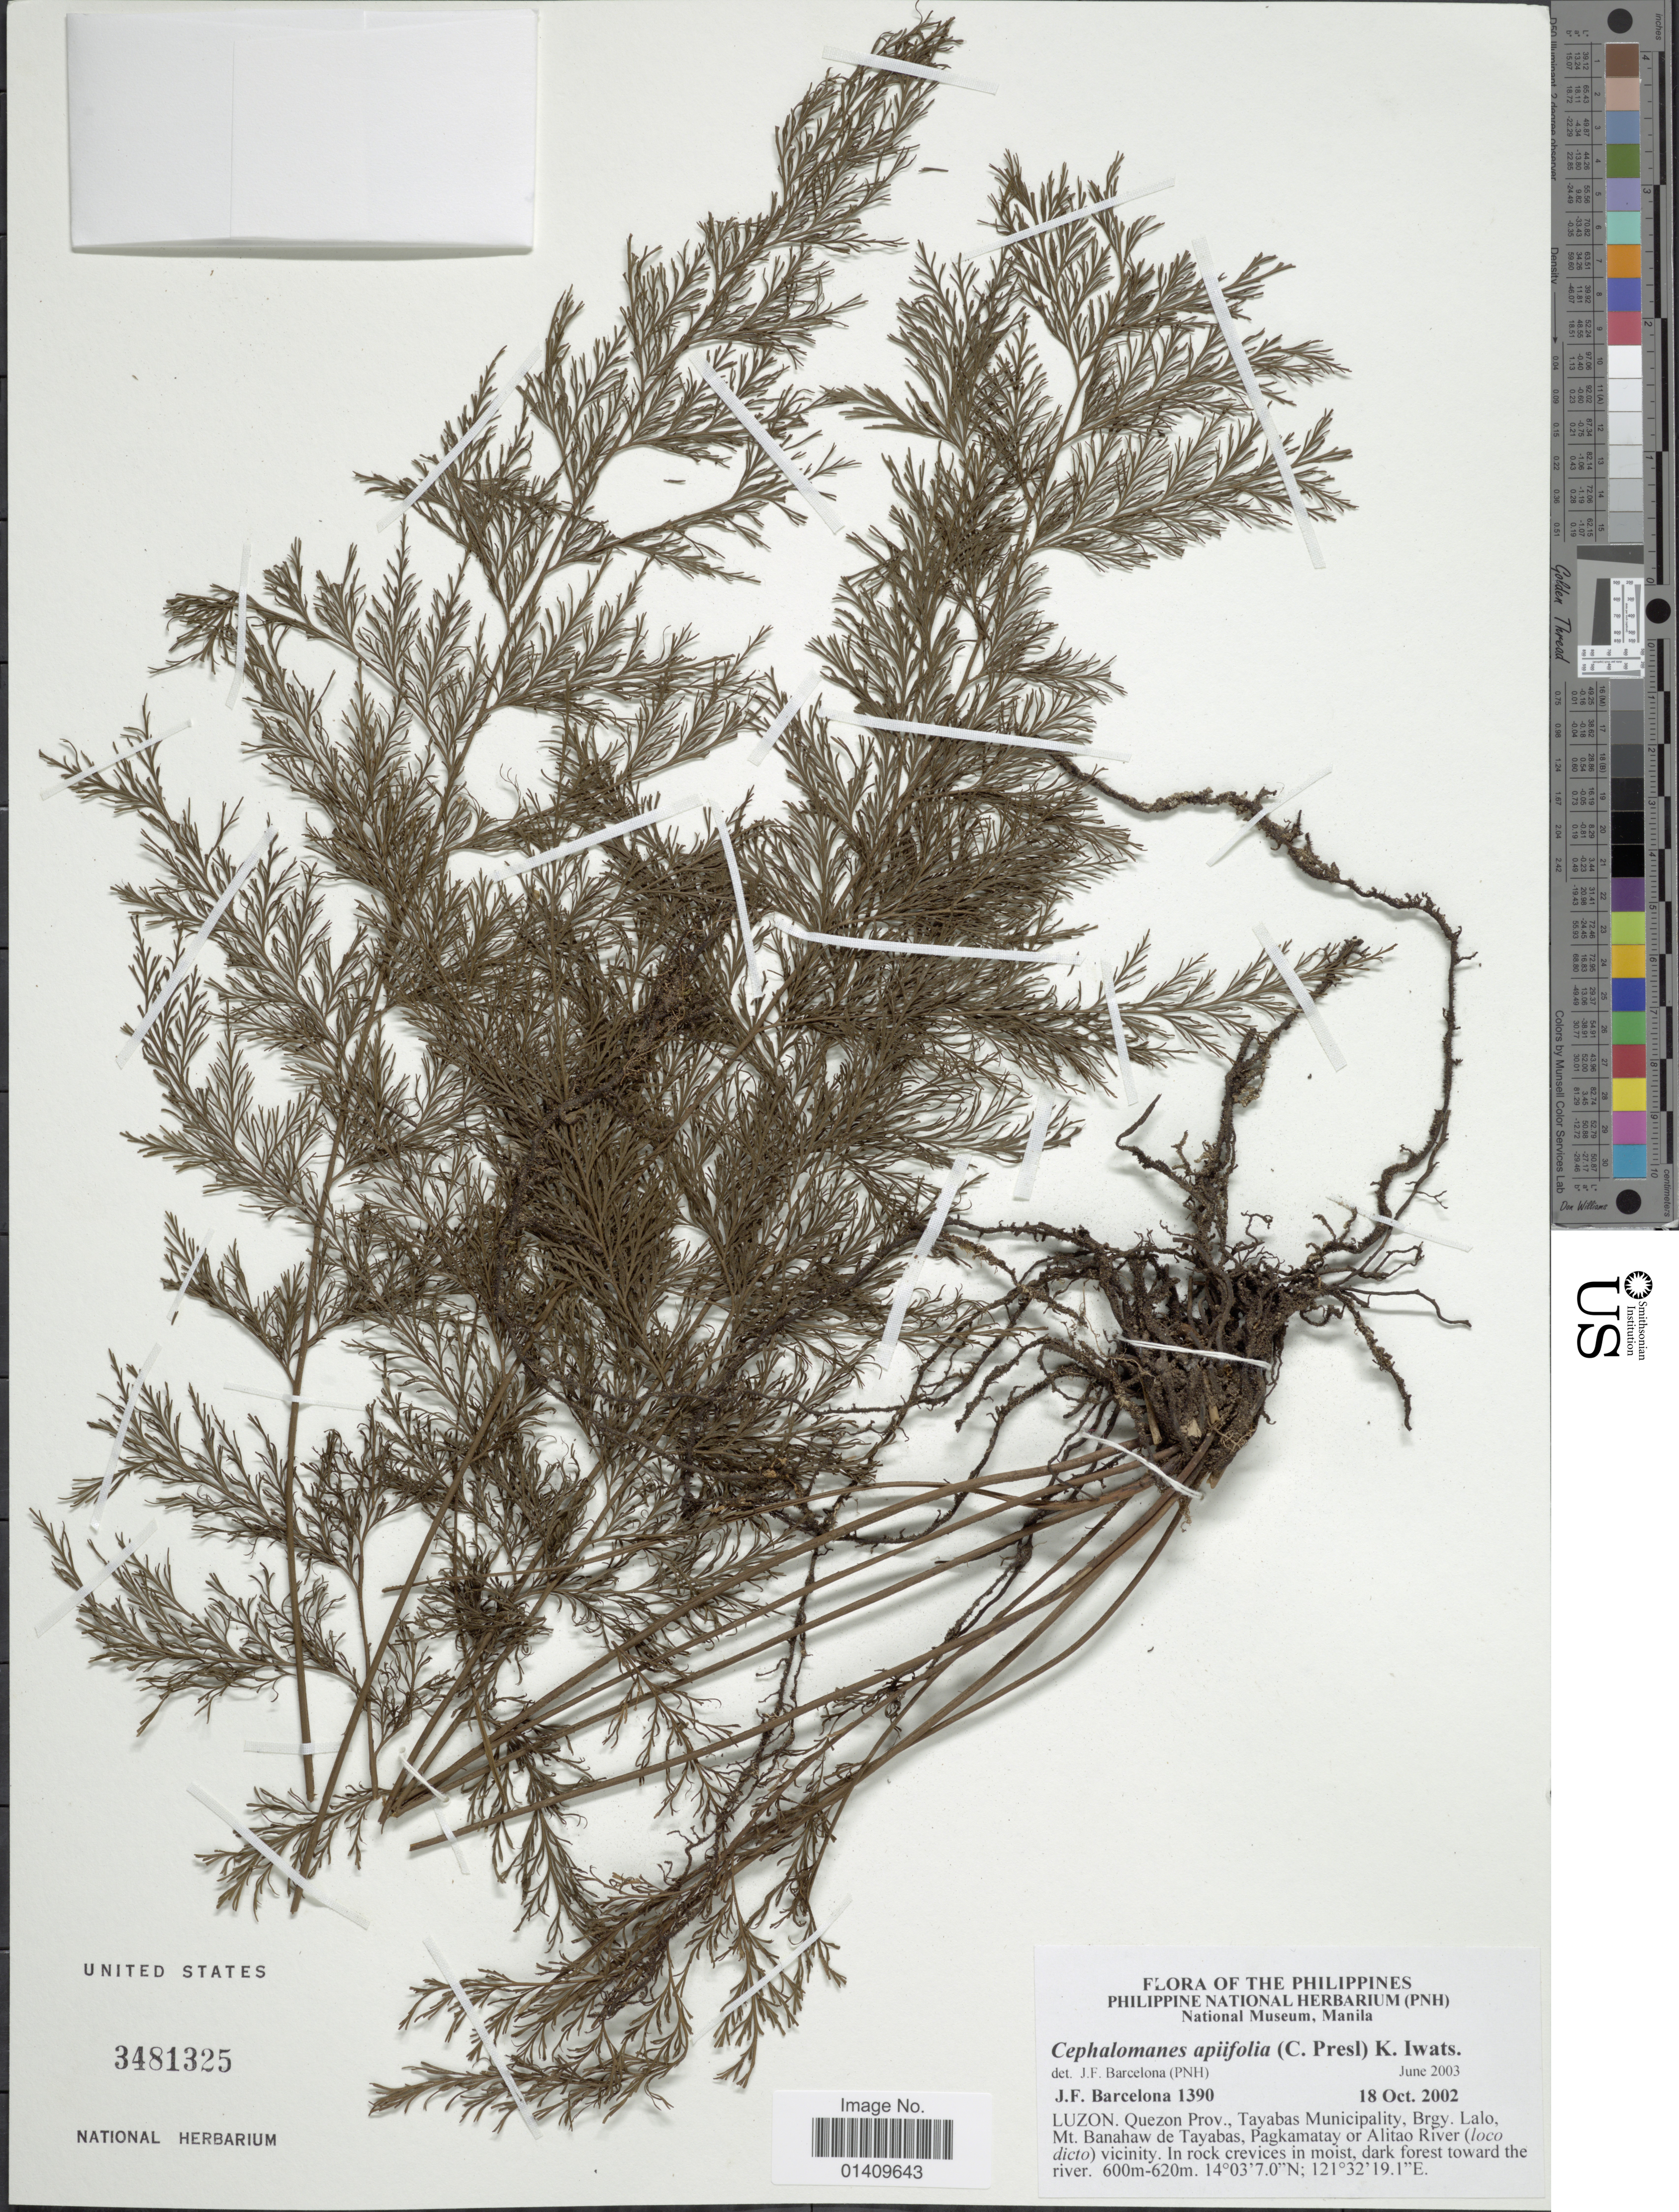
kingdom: Plantae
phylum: Tracheophyta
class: Polypodiopsida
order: Hymenophyllales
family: Hymenophyllaceae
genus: Callistopteris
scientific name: Callistopteris apiifolia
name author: (C. Presl) Copel.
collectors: J. F. Barcelona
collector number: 1390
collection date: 2002-10-18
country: Philippines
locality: Luzon. Quezon Prov., Tayabas municipality Brgy Lalo, Mt. Banahaw de Tayabas, Paglamatay or Alitao river loco dicto vicinity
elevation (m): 600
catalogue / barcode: US 3481325